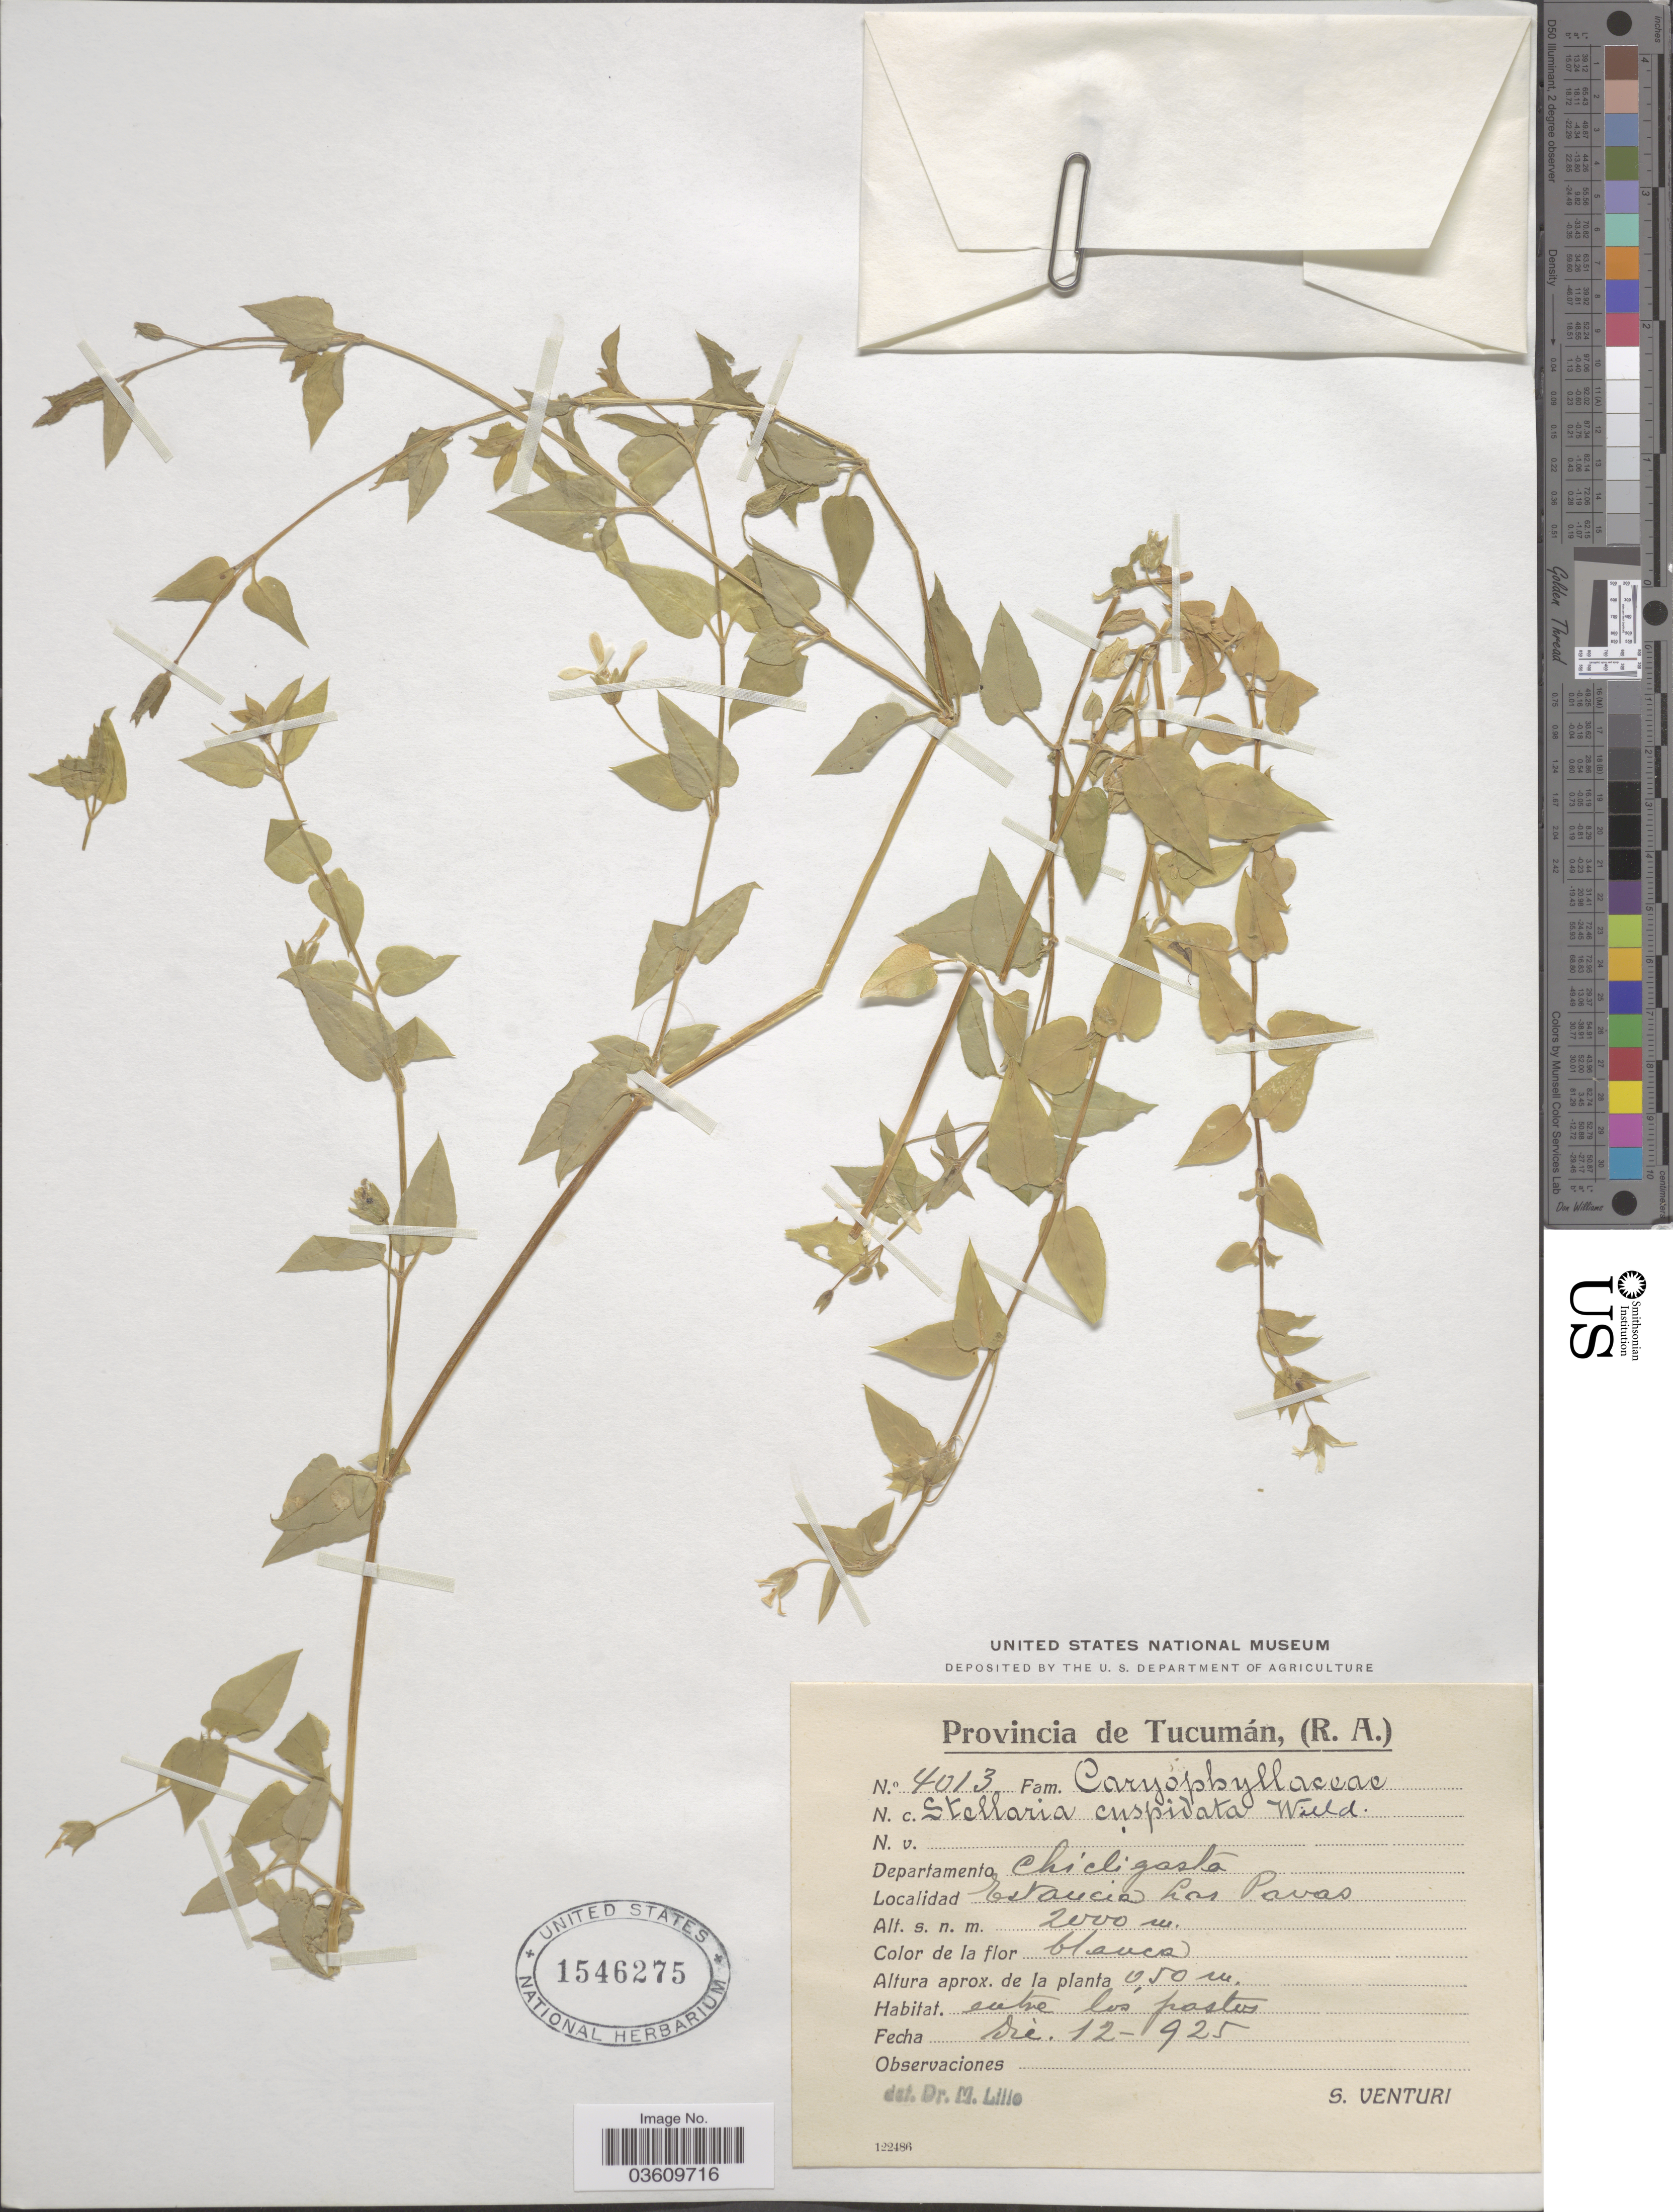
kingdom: Plantae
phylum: Tracheophyta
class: Magnoliopsida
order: Caryophyllales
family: Caryophyllaceae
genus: Stellaria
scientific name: Stellaria cuspidata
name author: Willd. ex Schltdl.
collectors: S. Venturi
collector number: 4013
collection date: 1925-12-12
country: Argentina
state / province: Tucuman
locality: Departamento Chicligasta. Estancia Las Pavas.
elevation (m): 2000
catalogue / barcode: US 1546275